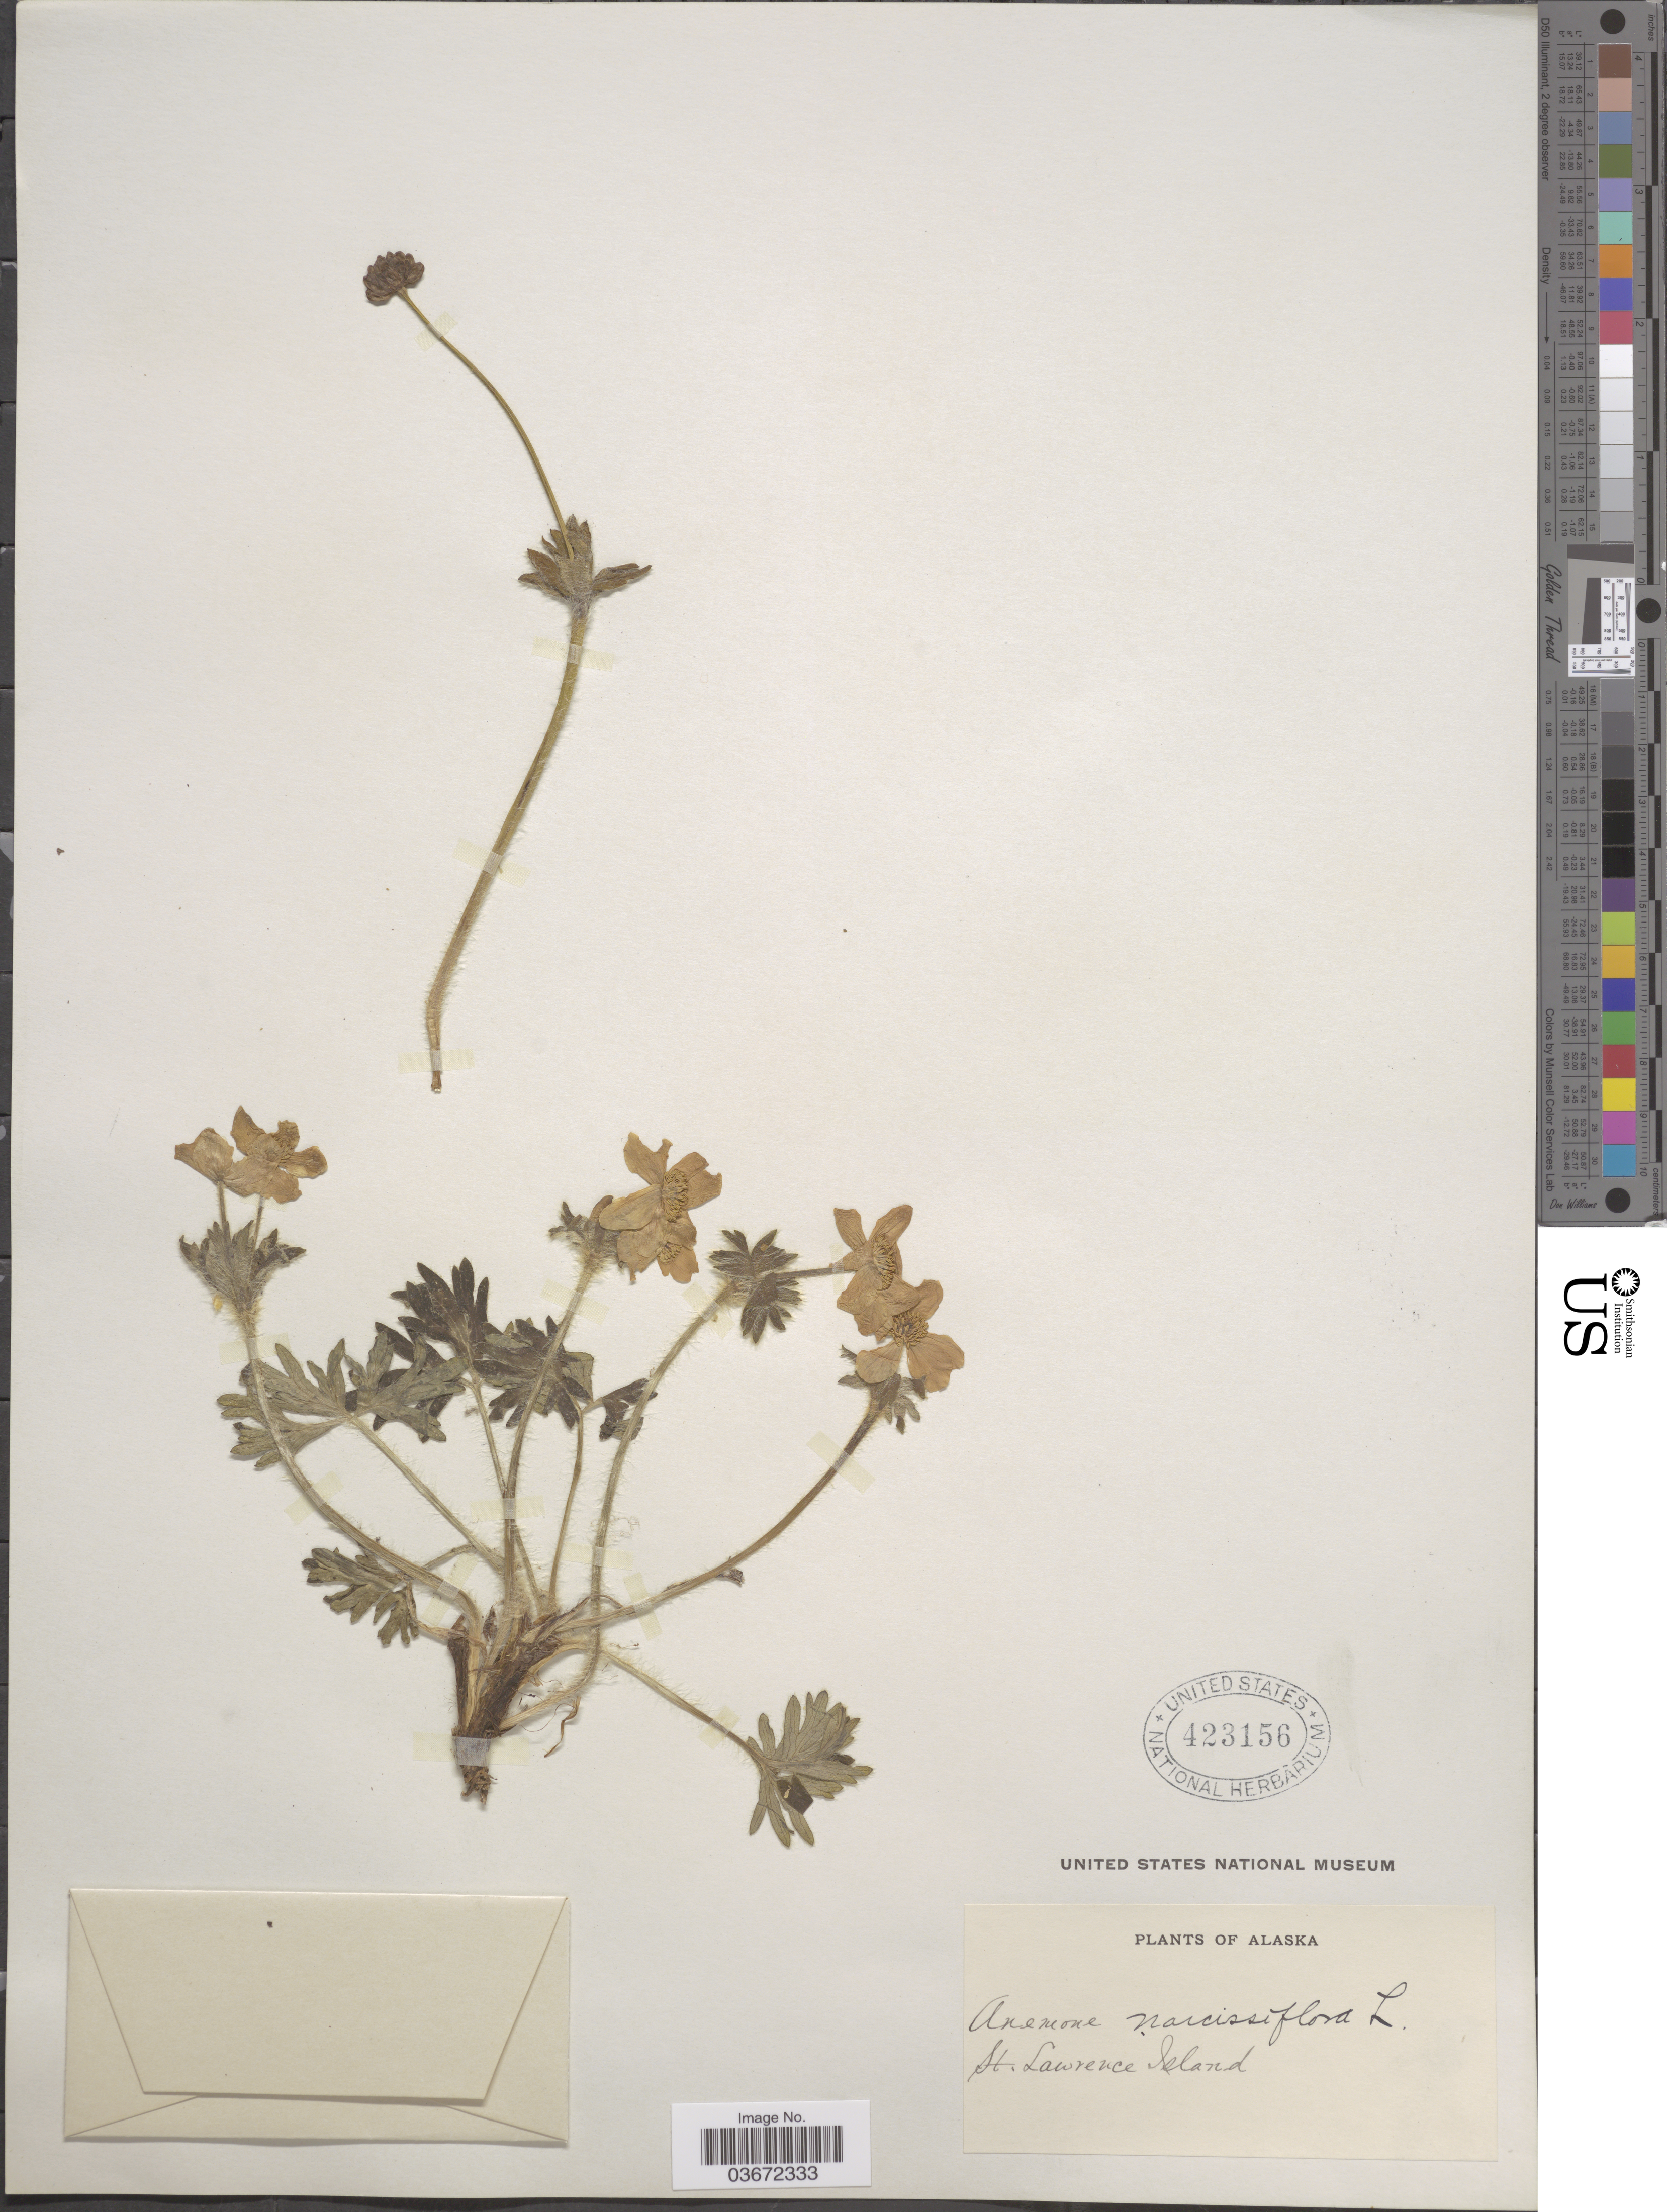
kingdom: Plantae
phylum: Tracheophyta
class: Magnoliopsida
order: Ranunculales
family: Ranunculaceae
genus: Anemone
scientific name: Anemone narcissiflora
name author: L.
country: United States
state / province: Alaska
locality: St. Lawrence Island.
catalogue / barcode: US 423156